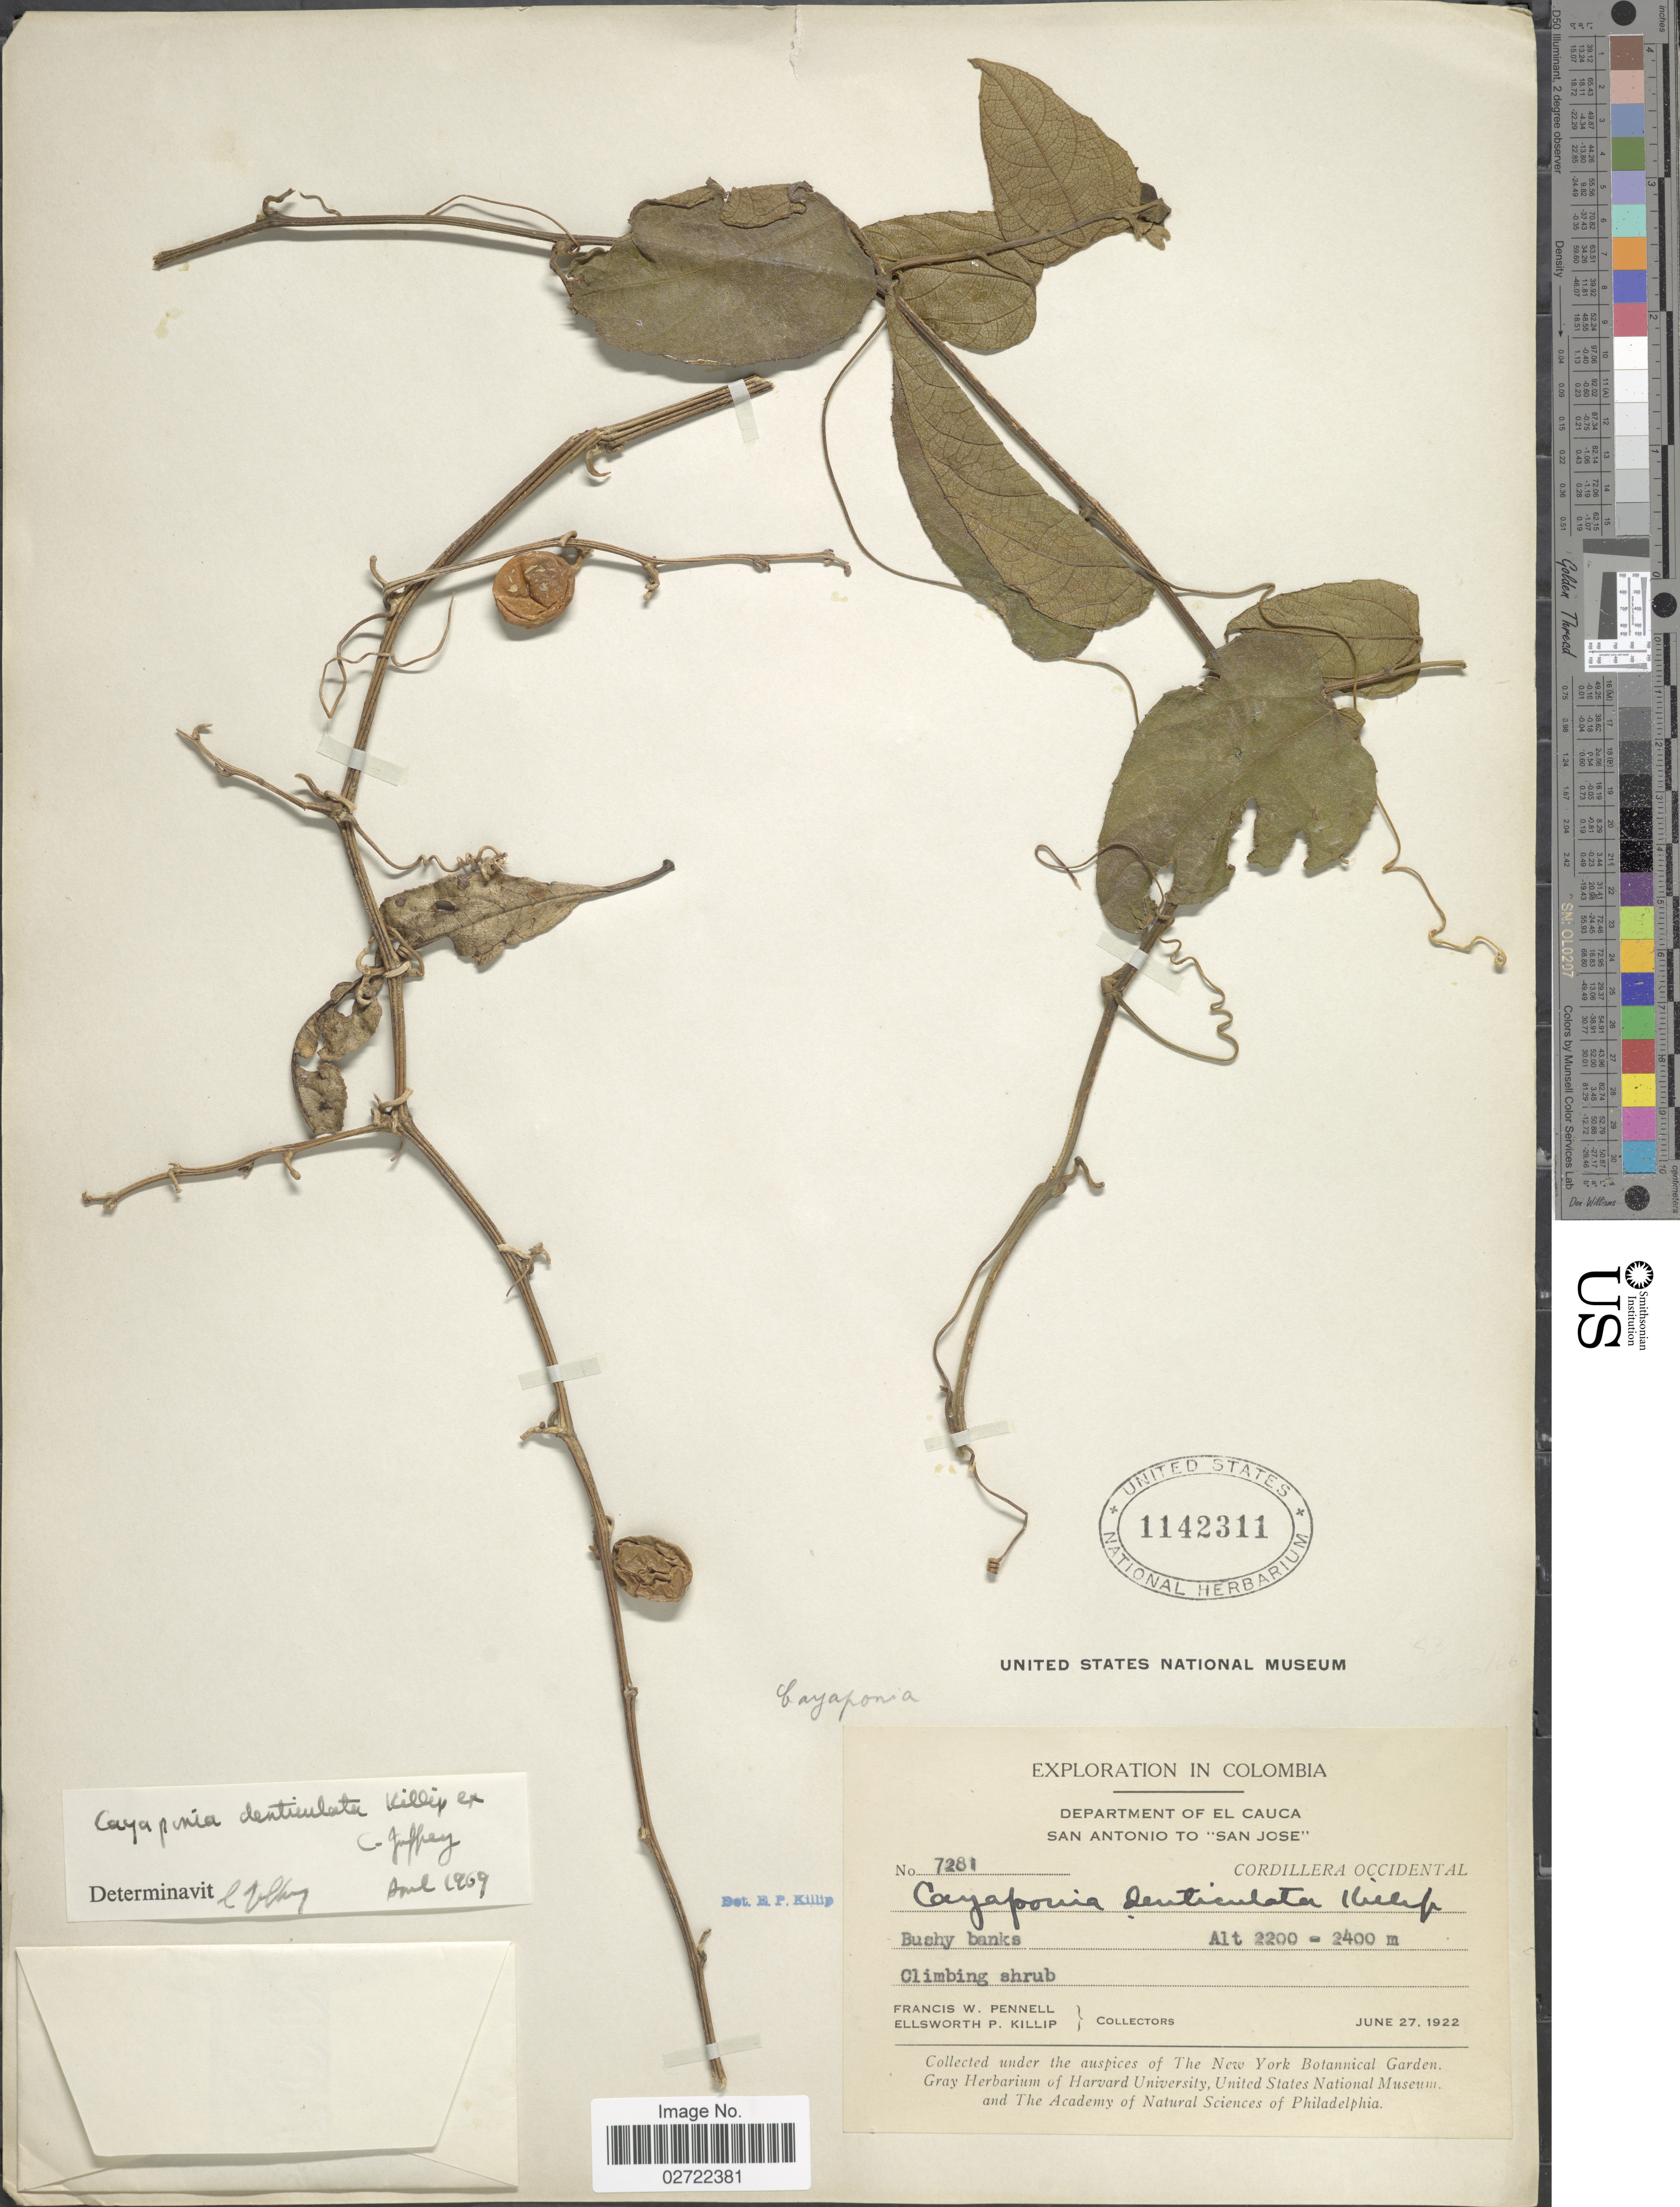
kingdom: Plantae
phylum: Tracheophyta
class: Magnoliopsida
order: Cucurbitales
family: Cucurbitaceae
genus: Cayaponia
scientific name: Cayaponia denticulata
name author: Killip ex C. Jeffrey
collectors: F. W. Pennell & E. P. Killip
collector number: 7281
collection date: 1922-06-27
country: Colombia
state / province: Cauca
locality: Department of El Cauca. San Antonio to "San Jose". Cordillera Occidental.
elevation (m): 2200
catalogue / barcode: US 1142311